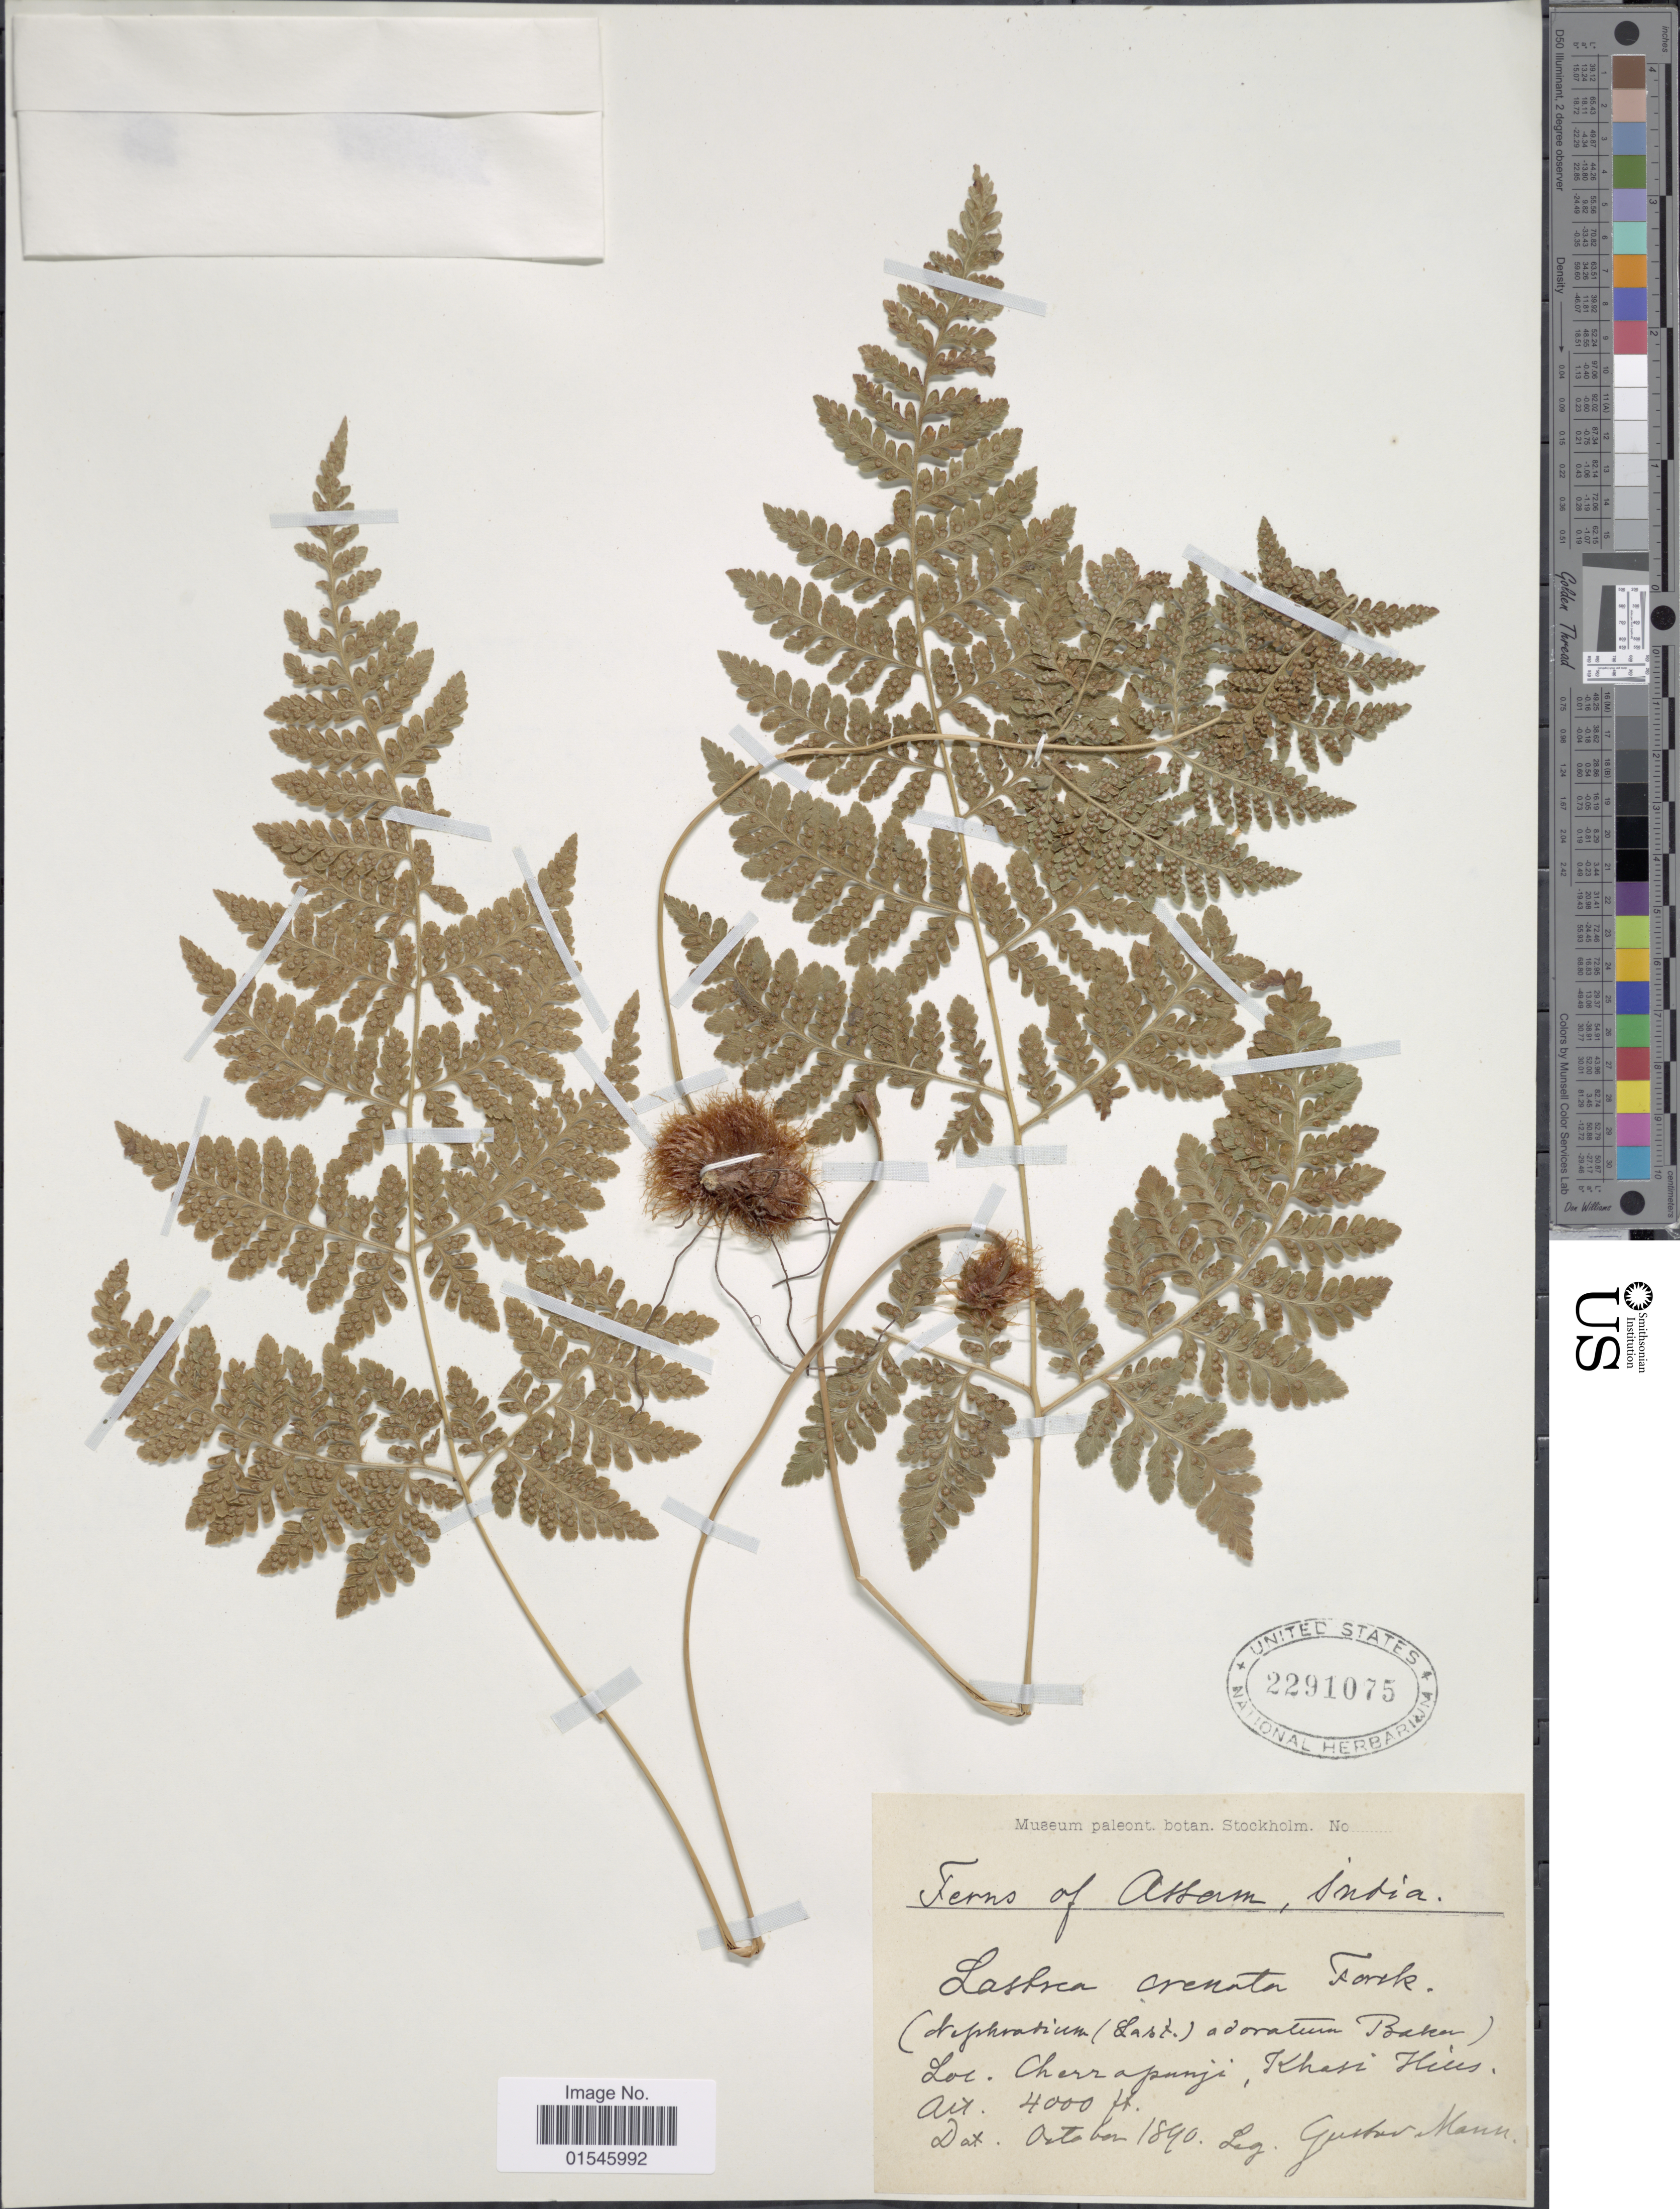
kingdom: Plantae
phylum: Tracheophyta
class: Polypodiopsida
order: Polypodiales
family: Hypodematiaceae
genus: Hypodematium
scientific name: Hypodematium crenatum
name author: (Forssk.) Kuhn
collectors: G. Mann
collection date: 1890-10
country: India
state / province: Meghalaya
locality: Cherrapunji, Khasi Hills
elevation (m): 1219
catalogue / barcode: US 2291075